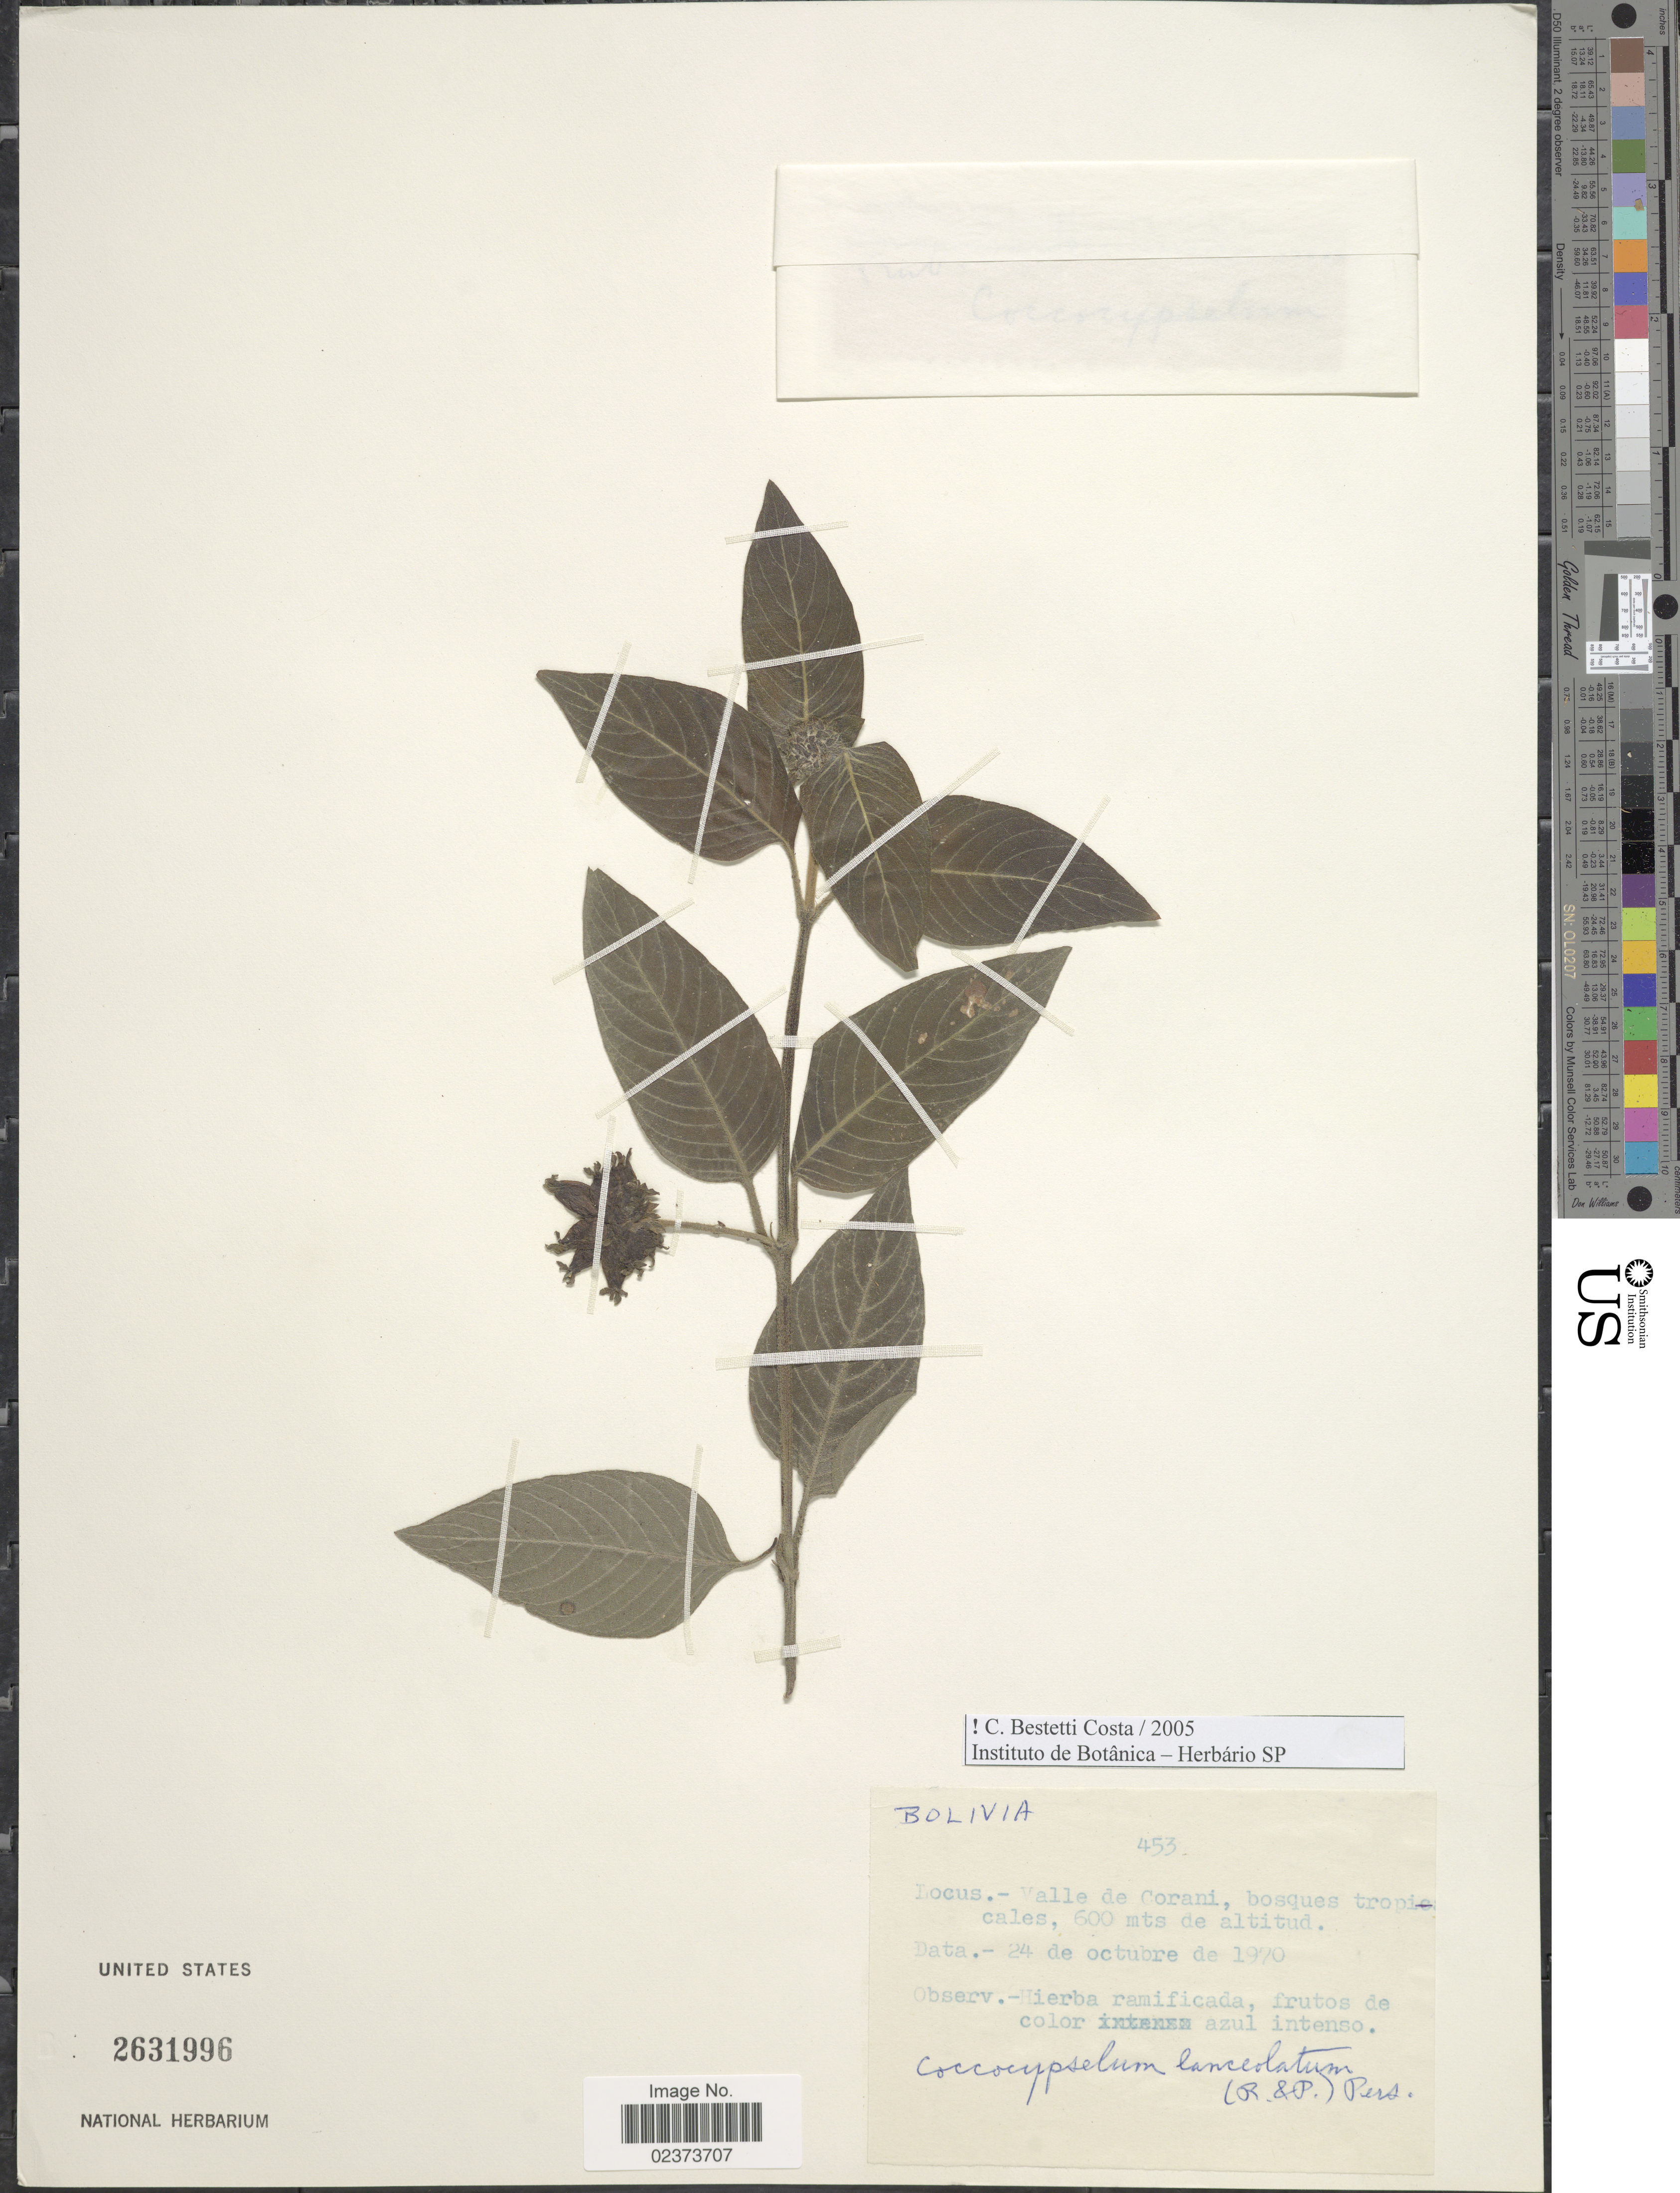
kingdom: Plantae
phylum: Tracheophyta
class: Magnoliopsida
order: Gentianales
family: Rubiaceae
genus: Coccocypselum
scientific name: Coccocypselum lanceolatum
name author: (Ruiz & Pav.) Pers.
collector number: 453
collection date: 1970-10-24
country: Bolivia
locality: Valle de Corani, bosques tropicales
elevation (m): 600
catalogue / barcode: US 2631996